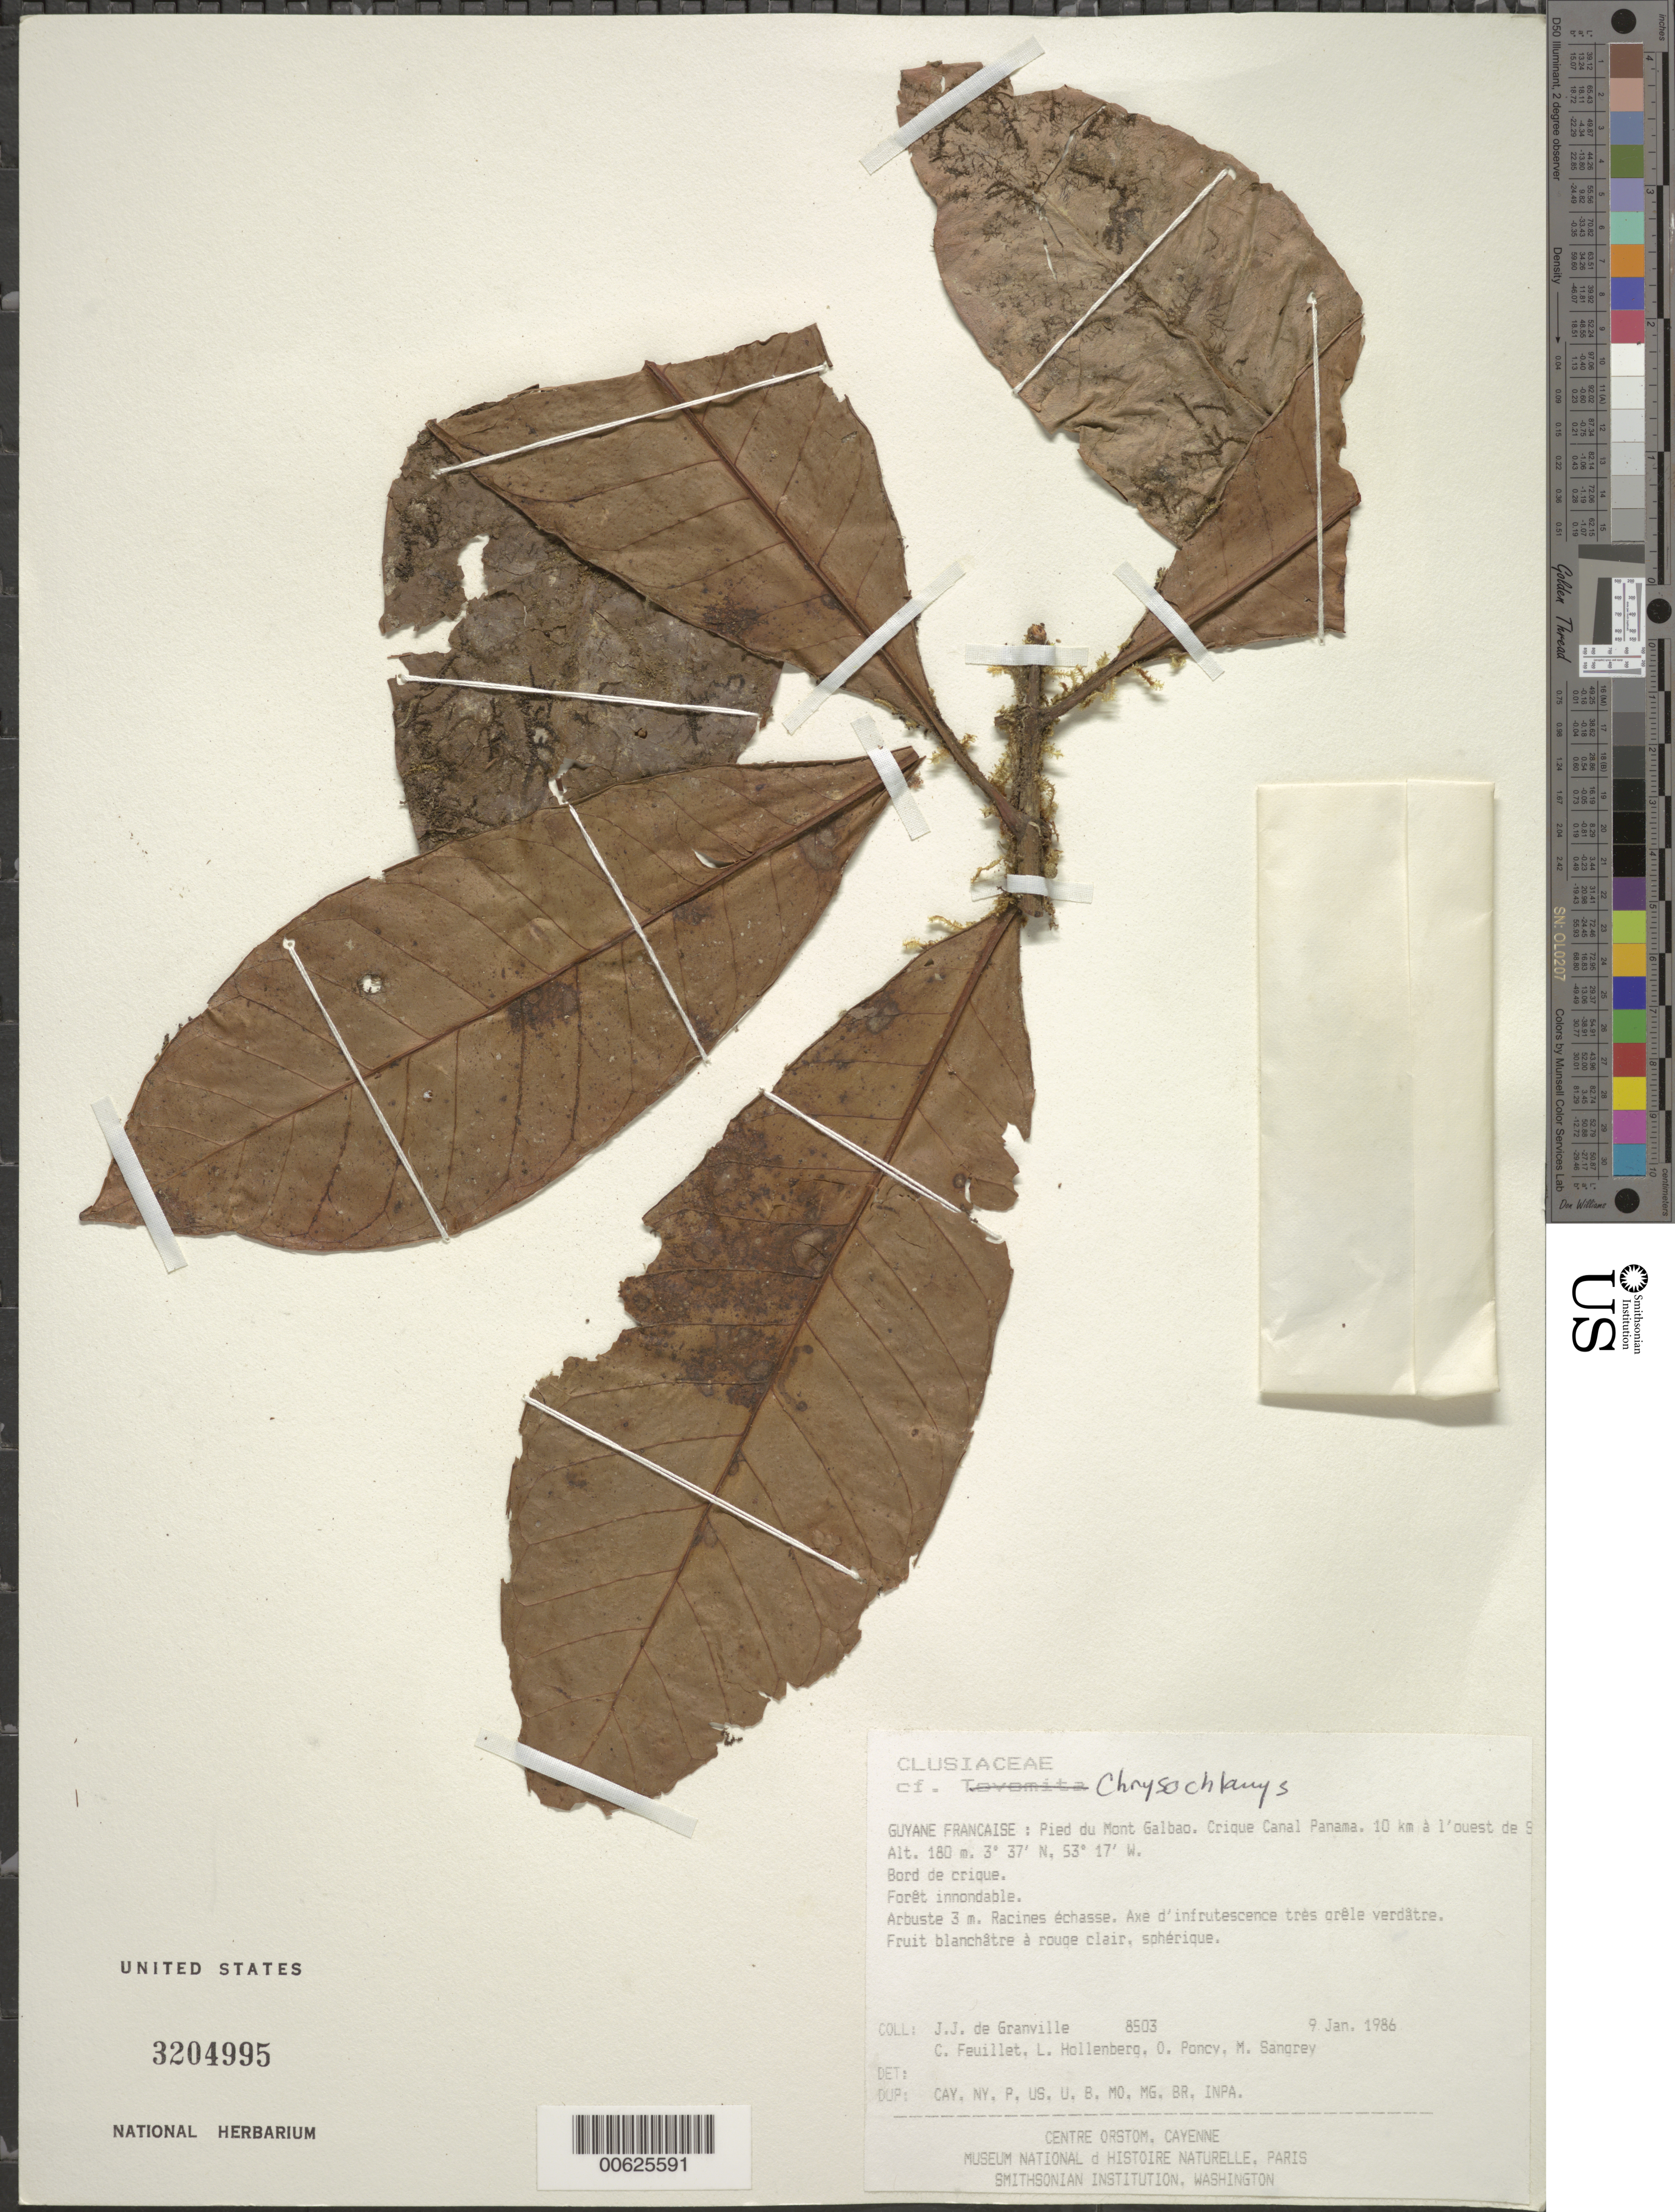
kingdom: Plantae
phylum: Tracheophyta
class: Magnoliopsida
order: Malpighiales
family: Clusiaceae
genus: Chrysochlamys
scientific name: Chrysochlamys sp.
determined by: Pipoly, J. J., III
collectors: J.-J. de Granville, C. Feuillet, L. Hollenberg, O. Poncy & M. S. Sangrey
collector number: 8503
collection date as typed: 9-Jan-86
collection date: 1986-01-09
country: French Guiana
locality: Pied du Mont Galbao. Crique Canal Panama. 10 km à l'ouest de Saül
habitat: Forêt innondable, bord de crique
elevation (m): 180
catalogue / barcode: US 3204995